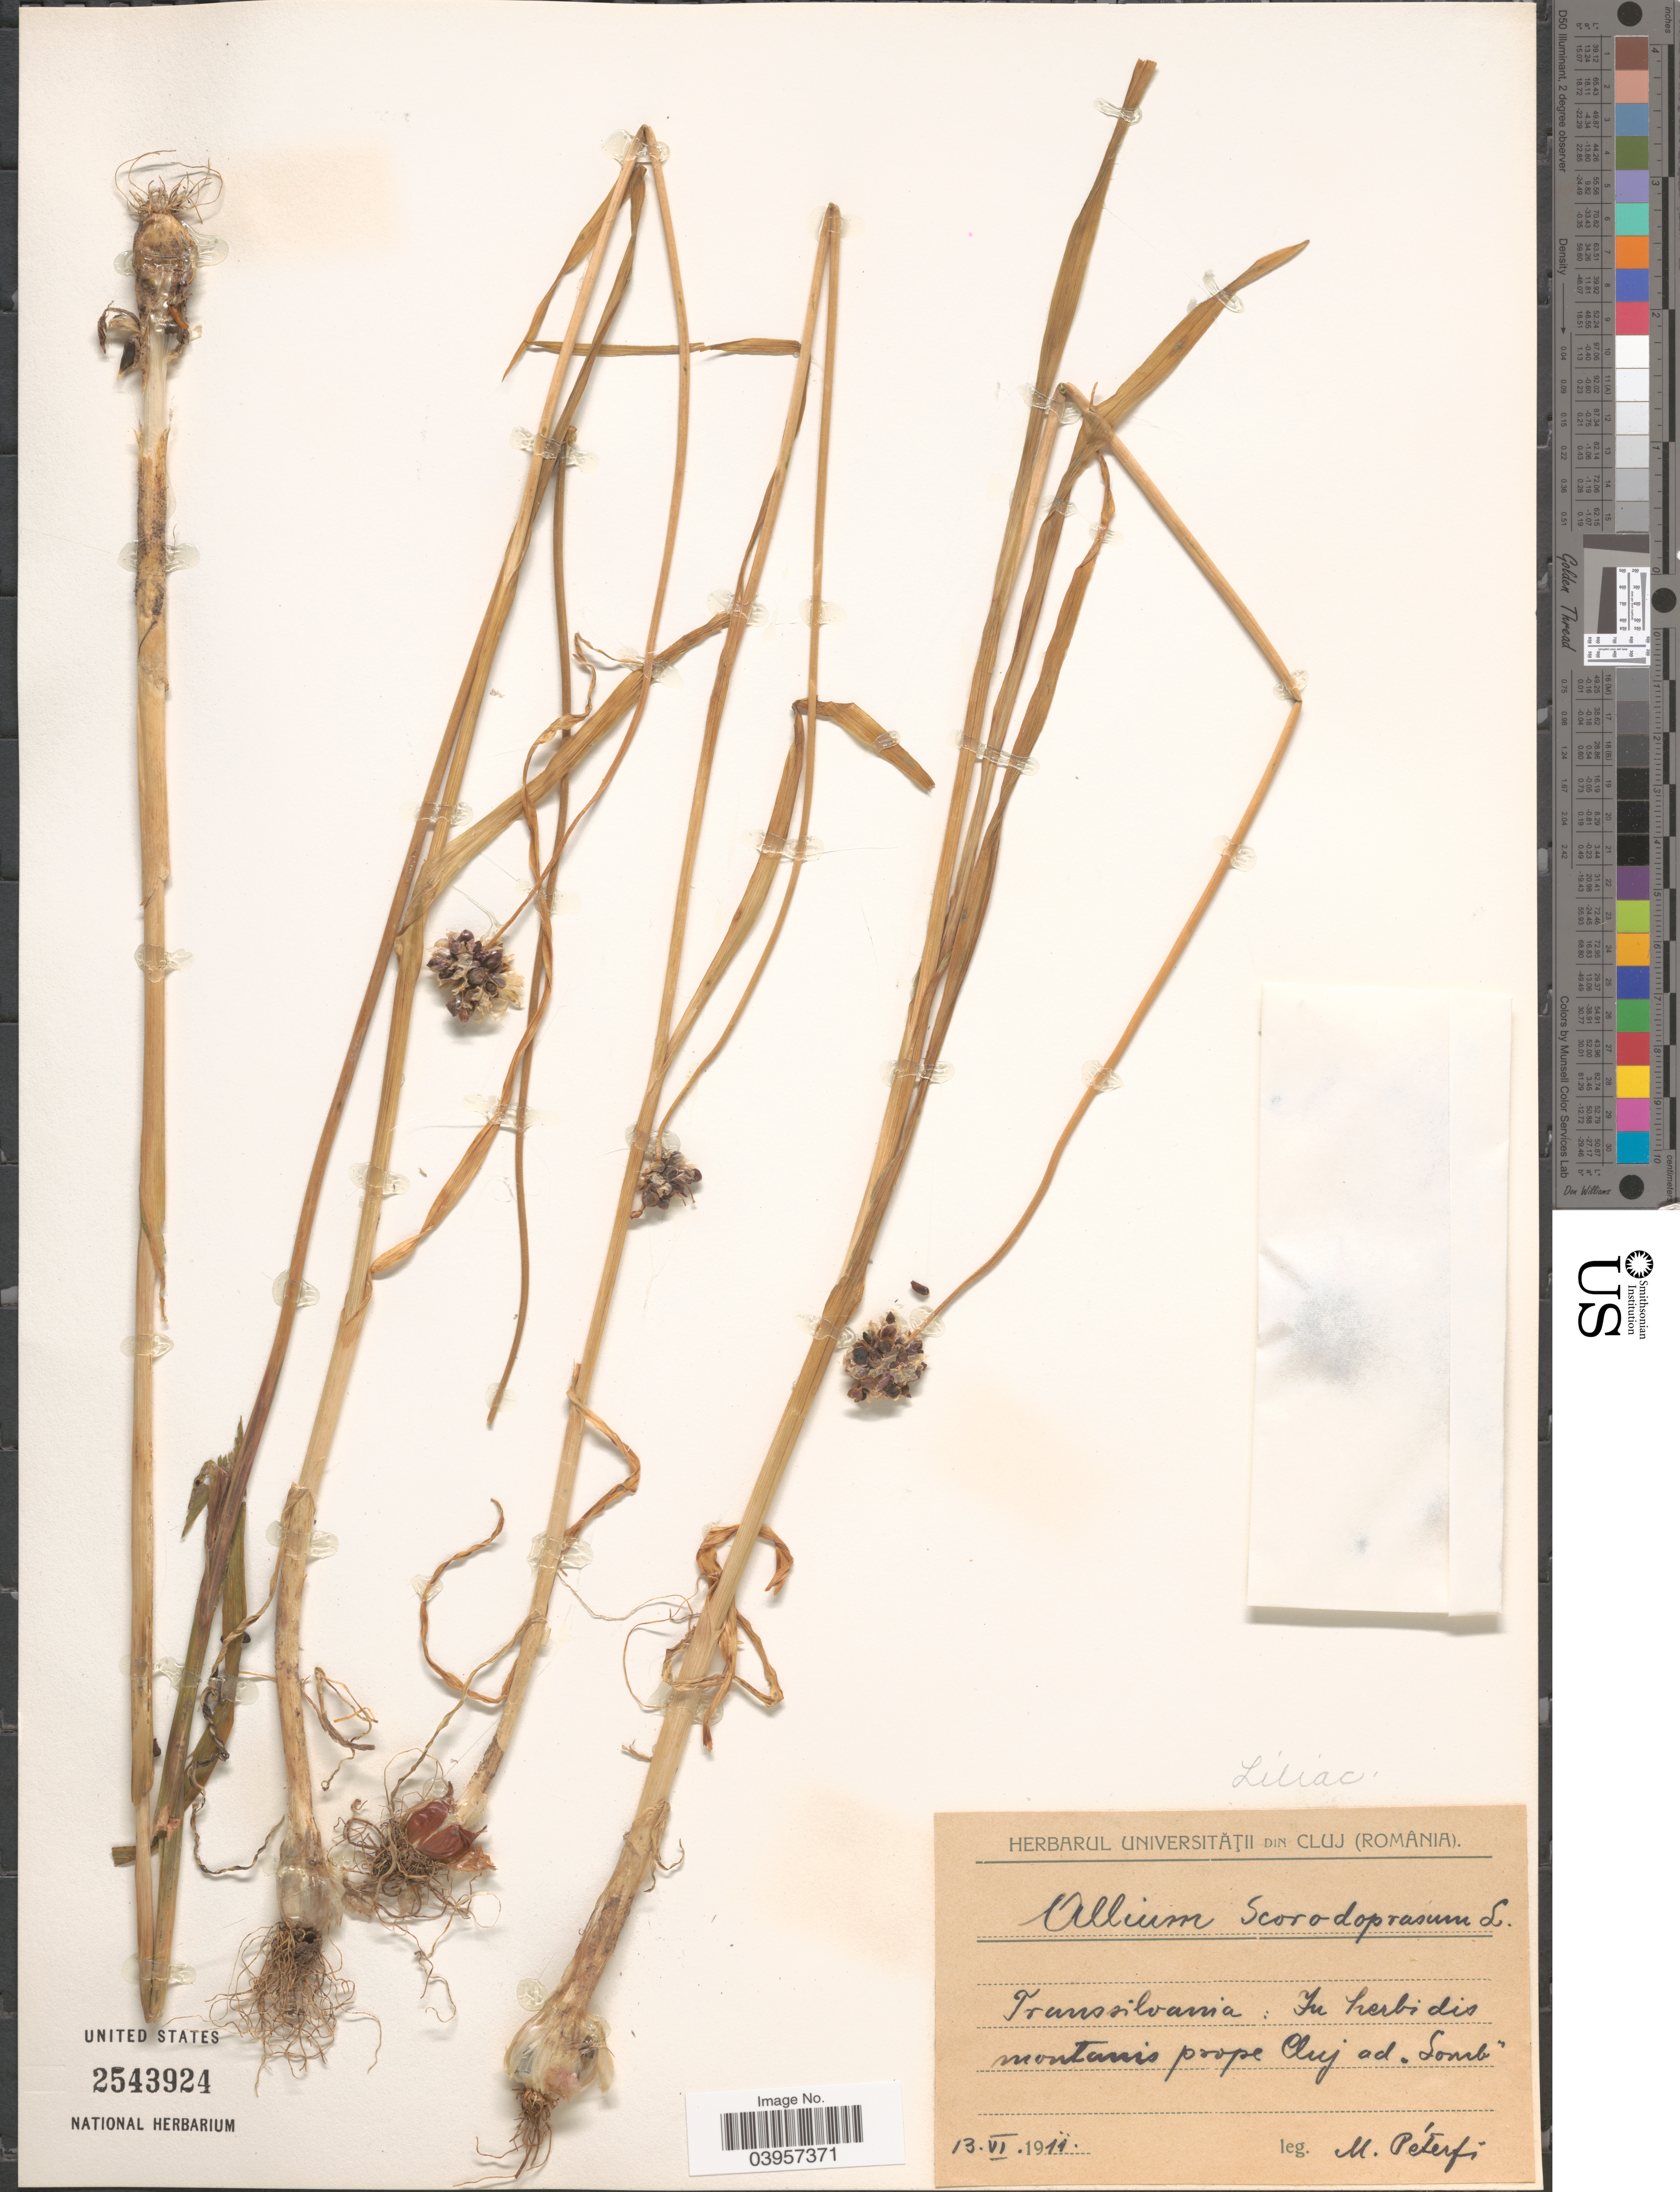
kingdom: Plantae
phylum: Tracheophyta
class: Liliopsida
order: Asparagales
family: Amaryllidaceae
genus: Allium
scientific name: Allium scorodoprasum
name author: L.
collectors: M. Péterfi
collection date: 1911-06-13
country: Romania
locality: Transsilvania: In herbidis montanis prope Cluj ad. Sonib.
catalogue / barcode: US 2543924